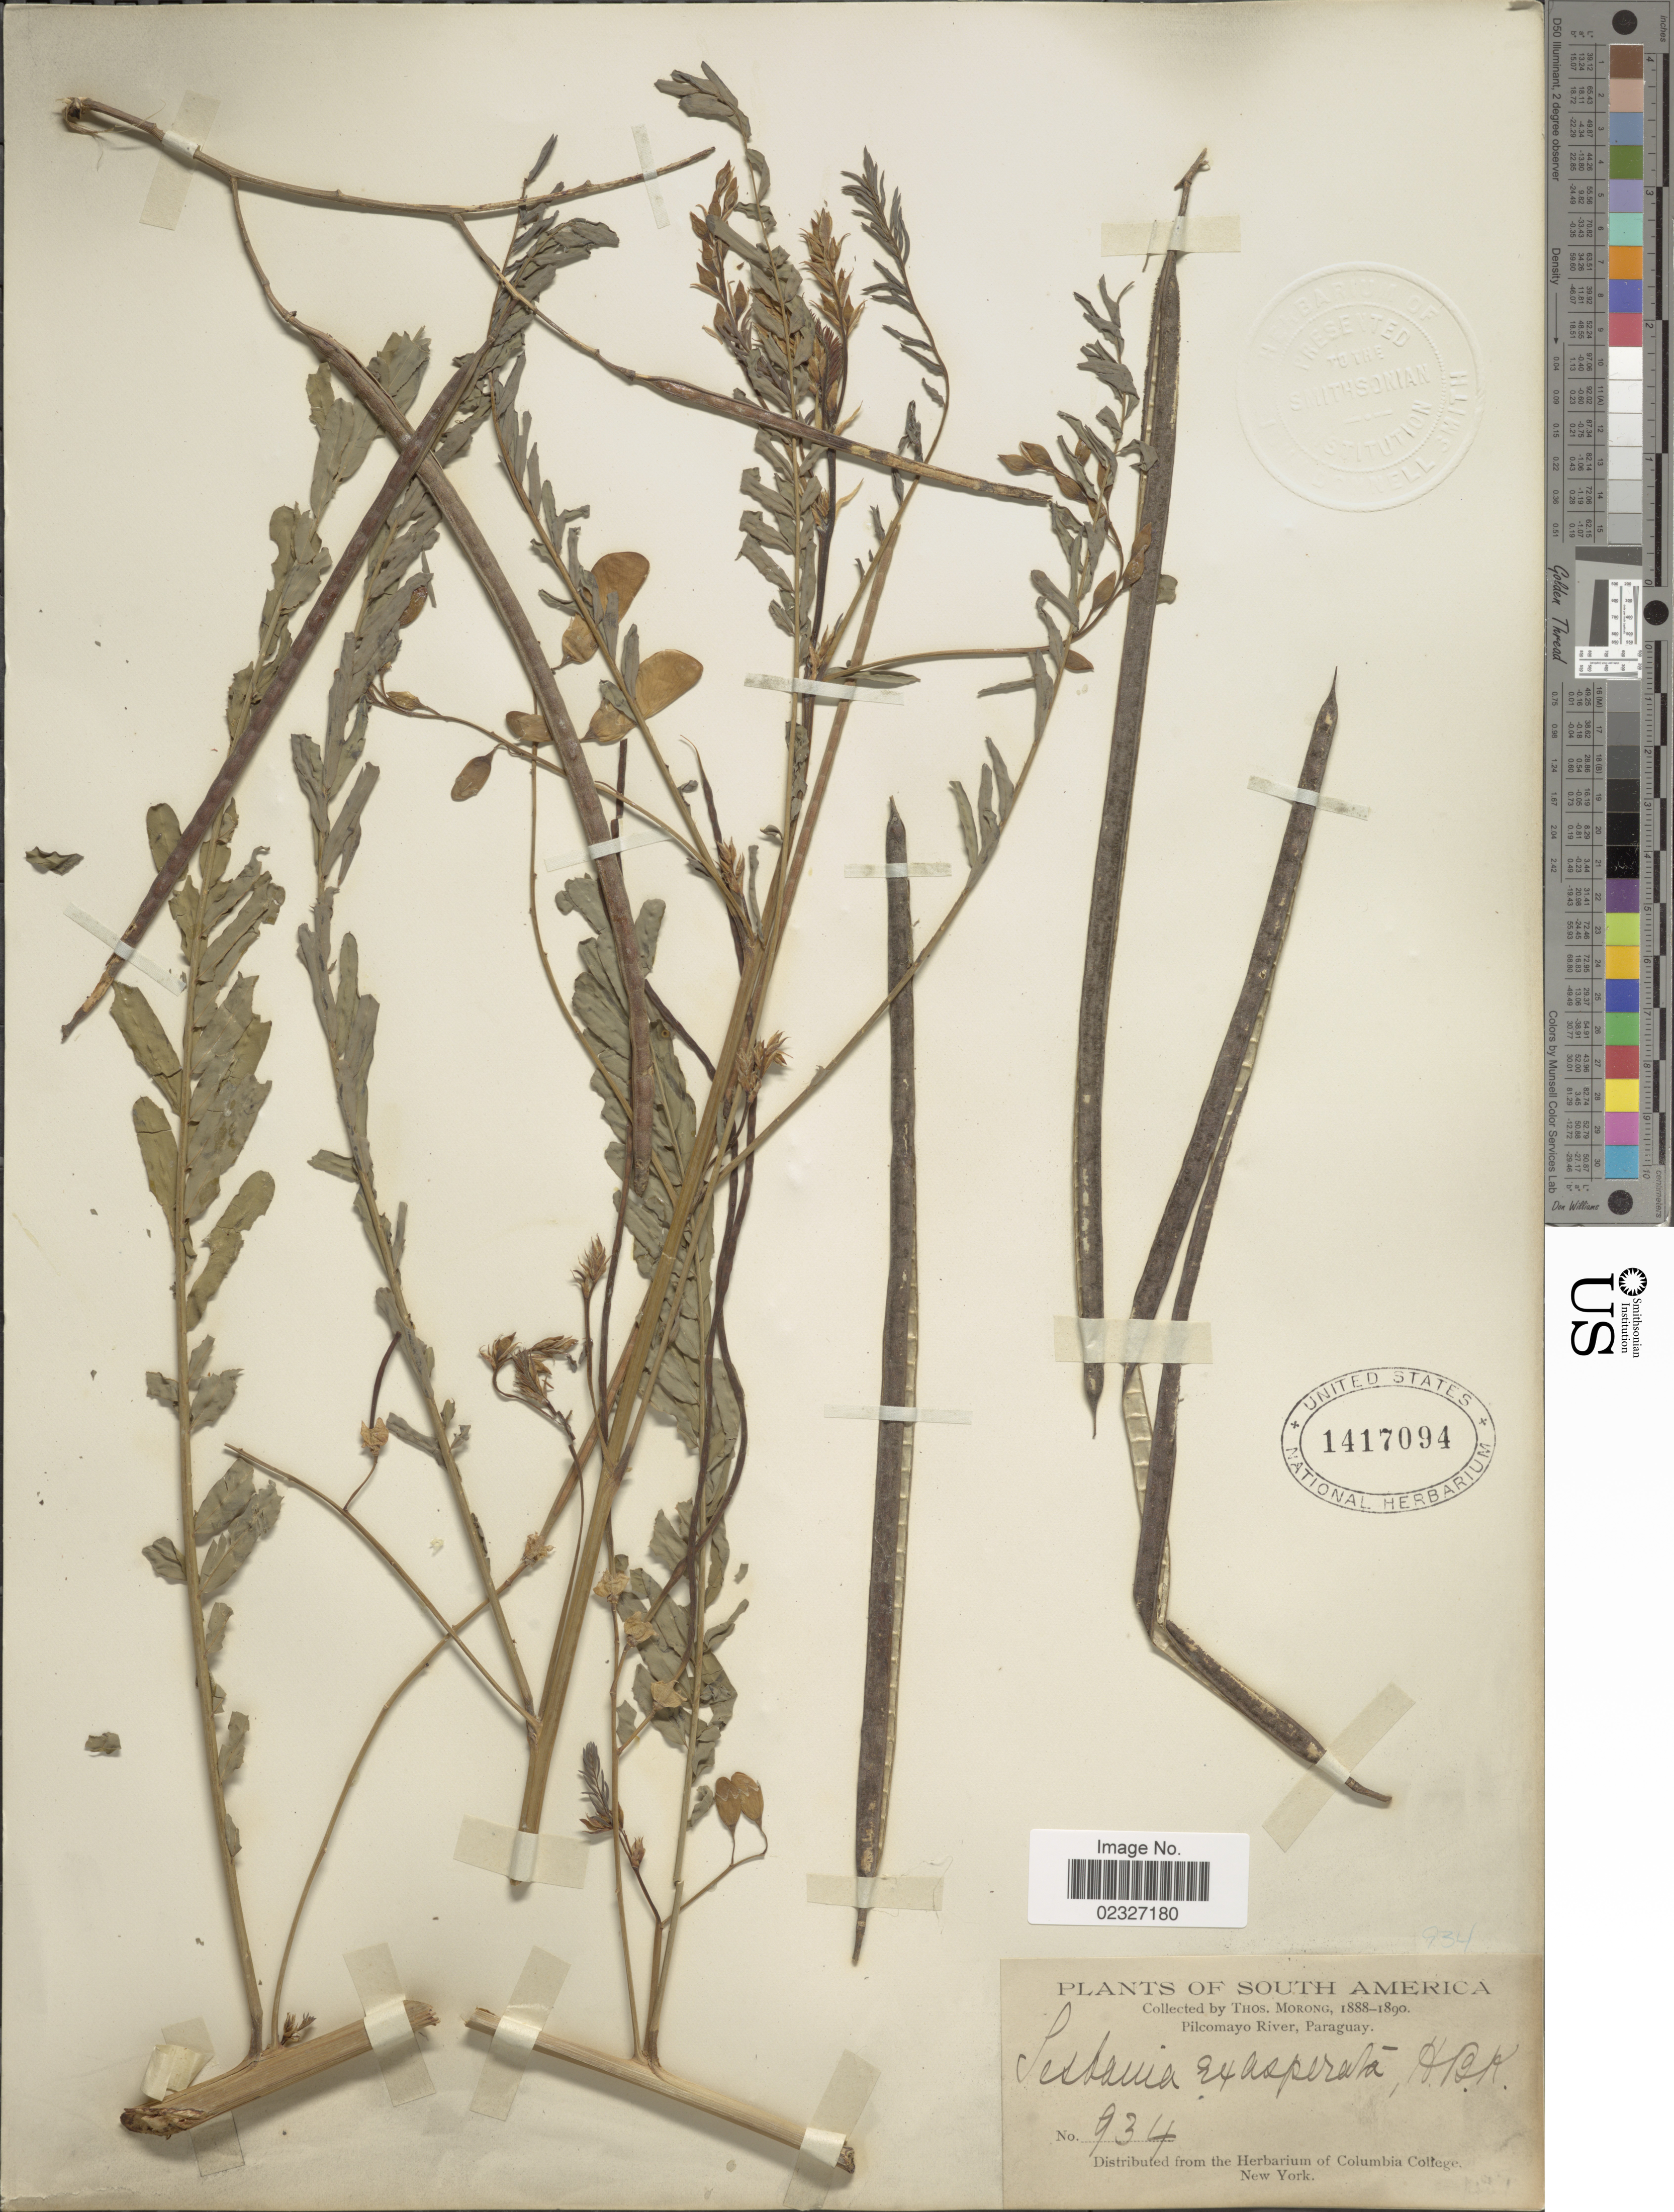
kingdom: Plantae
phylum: Tracheophyta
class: Magnoliopsida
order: Fabales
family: Fabaceae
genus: Sesbania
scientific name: Sesbania exasperata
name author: Kunth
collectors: ex herb. T. Morong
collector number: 934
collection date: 1888/1890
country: Paraguay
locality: Pilcomayo River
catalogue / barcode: US 1417094